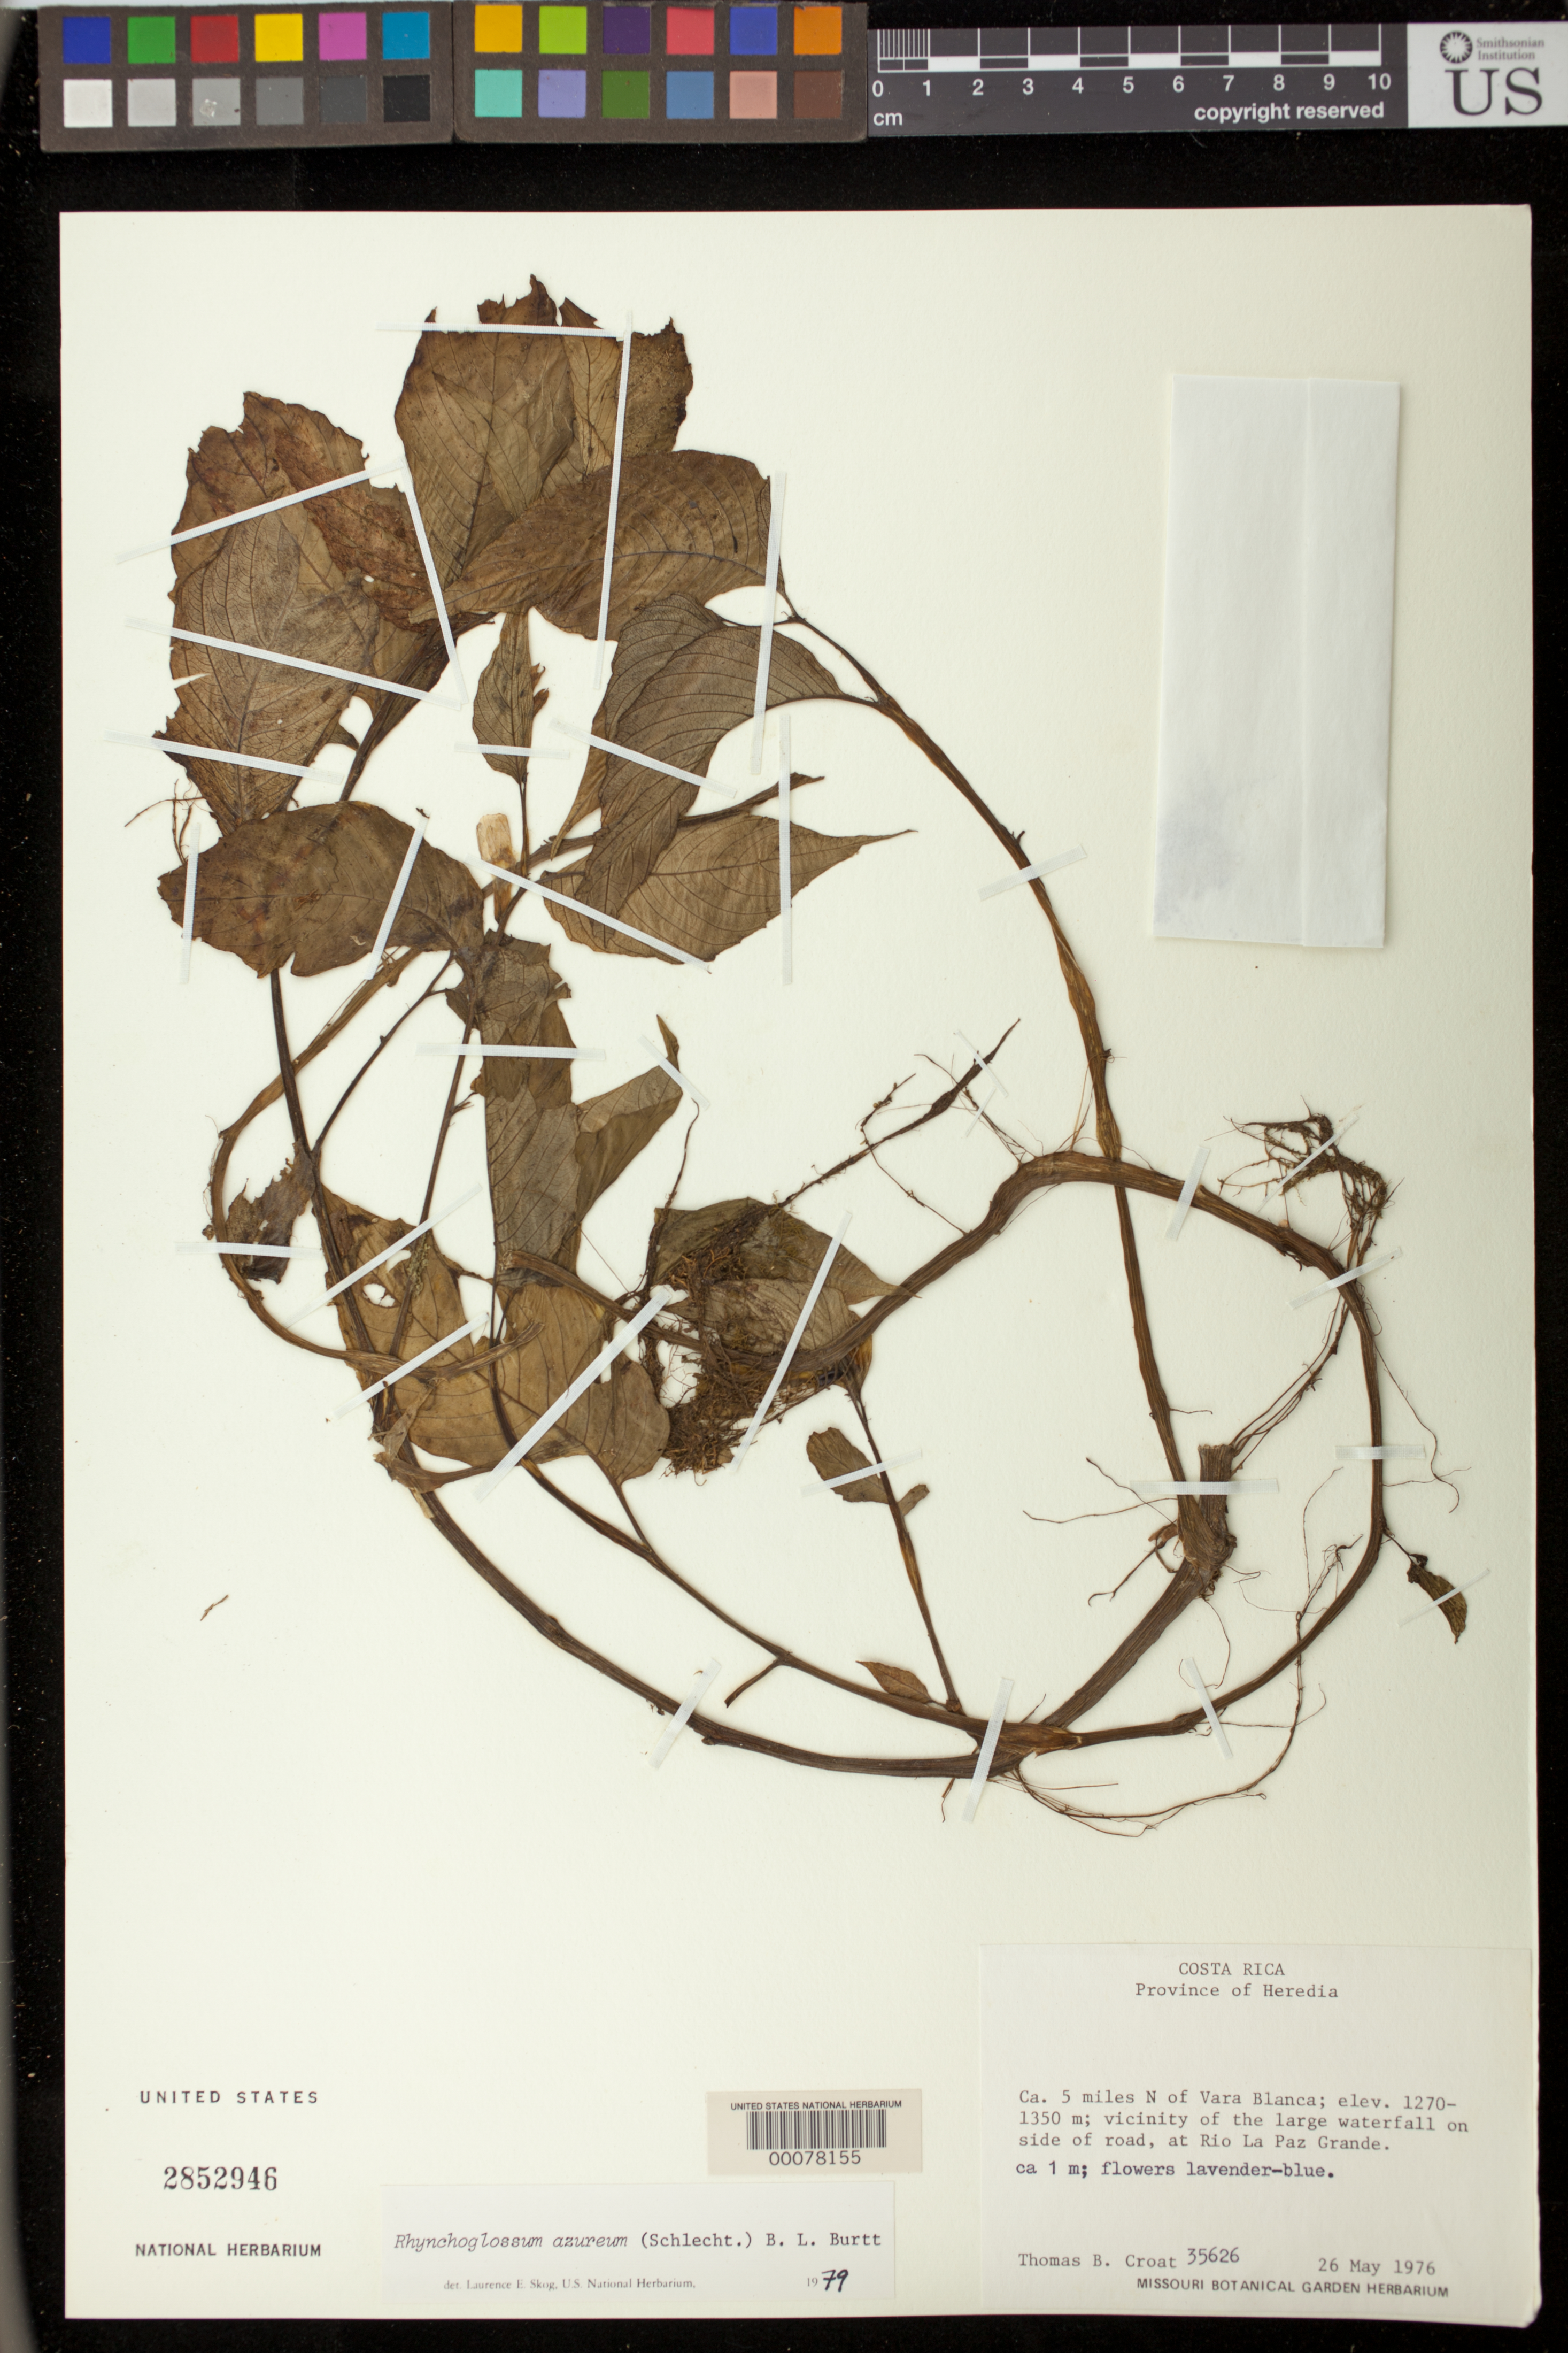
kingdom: Plantae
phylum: Tracheophyta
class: Magnoliopsida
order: Lamiales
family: Gesneriaceae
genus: Rhynchoglossum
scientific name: Rhynchoglossum azureum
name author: (Schltdl.) B.L. Burtt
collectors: T. B. Croat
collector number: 35626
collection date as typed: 26 May 1976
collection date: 1976-05-26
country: Costa Rica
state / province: Heredia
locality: About 5 miles N of Vara Blanca at Rio la Paz Grande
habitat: Vicinity of the large waterfall on side of road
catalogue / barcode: US 2852946